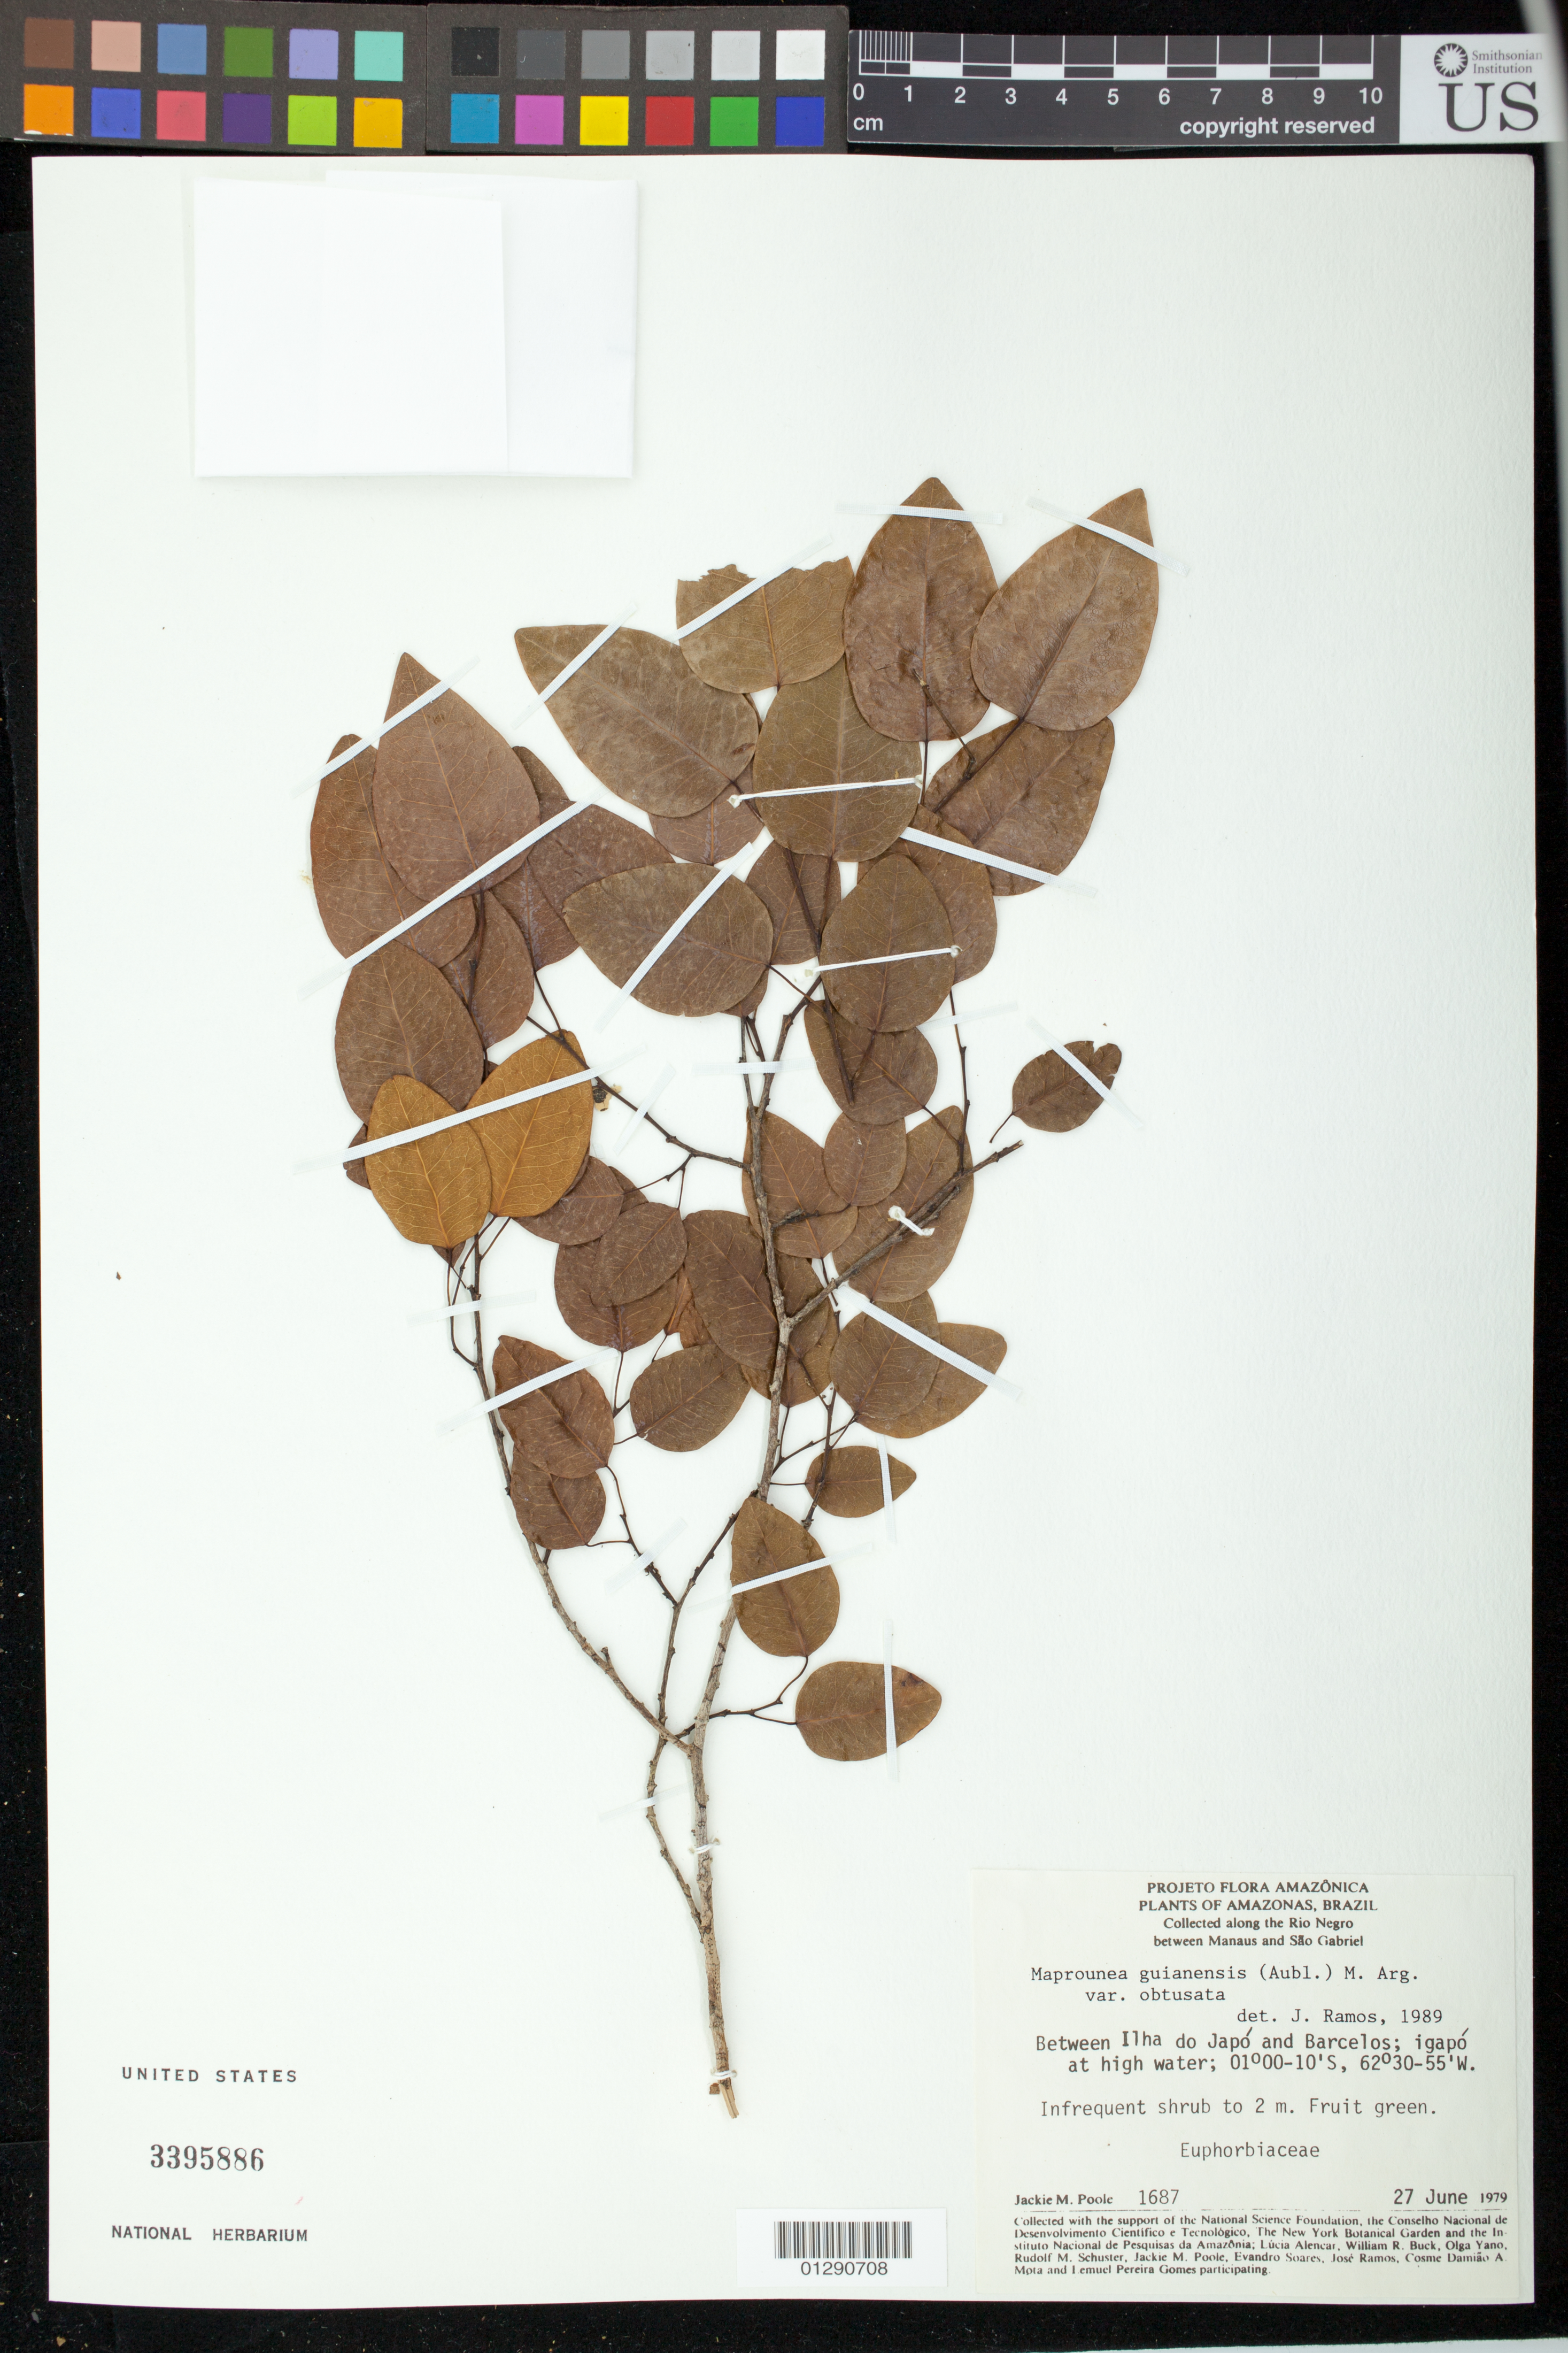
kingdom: Plantae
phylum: Tracheophyta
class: Magnoliopsida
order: Malpighiales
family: Euphorbiaceae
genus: Maprounea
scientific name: Maprounea guianensis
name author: Aubl.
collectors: J. M. Poole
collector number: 1687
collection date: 1979-06-27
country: Brazil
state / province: Amazonas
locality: Collected along the Rio Negro between Manaus and Silo Gabriel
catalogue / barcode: US 3395886